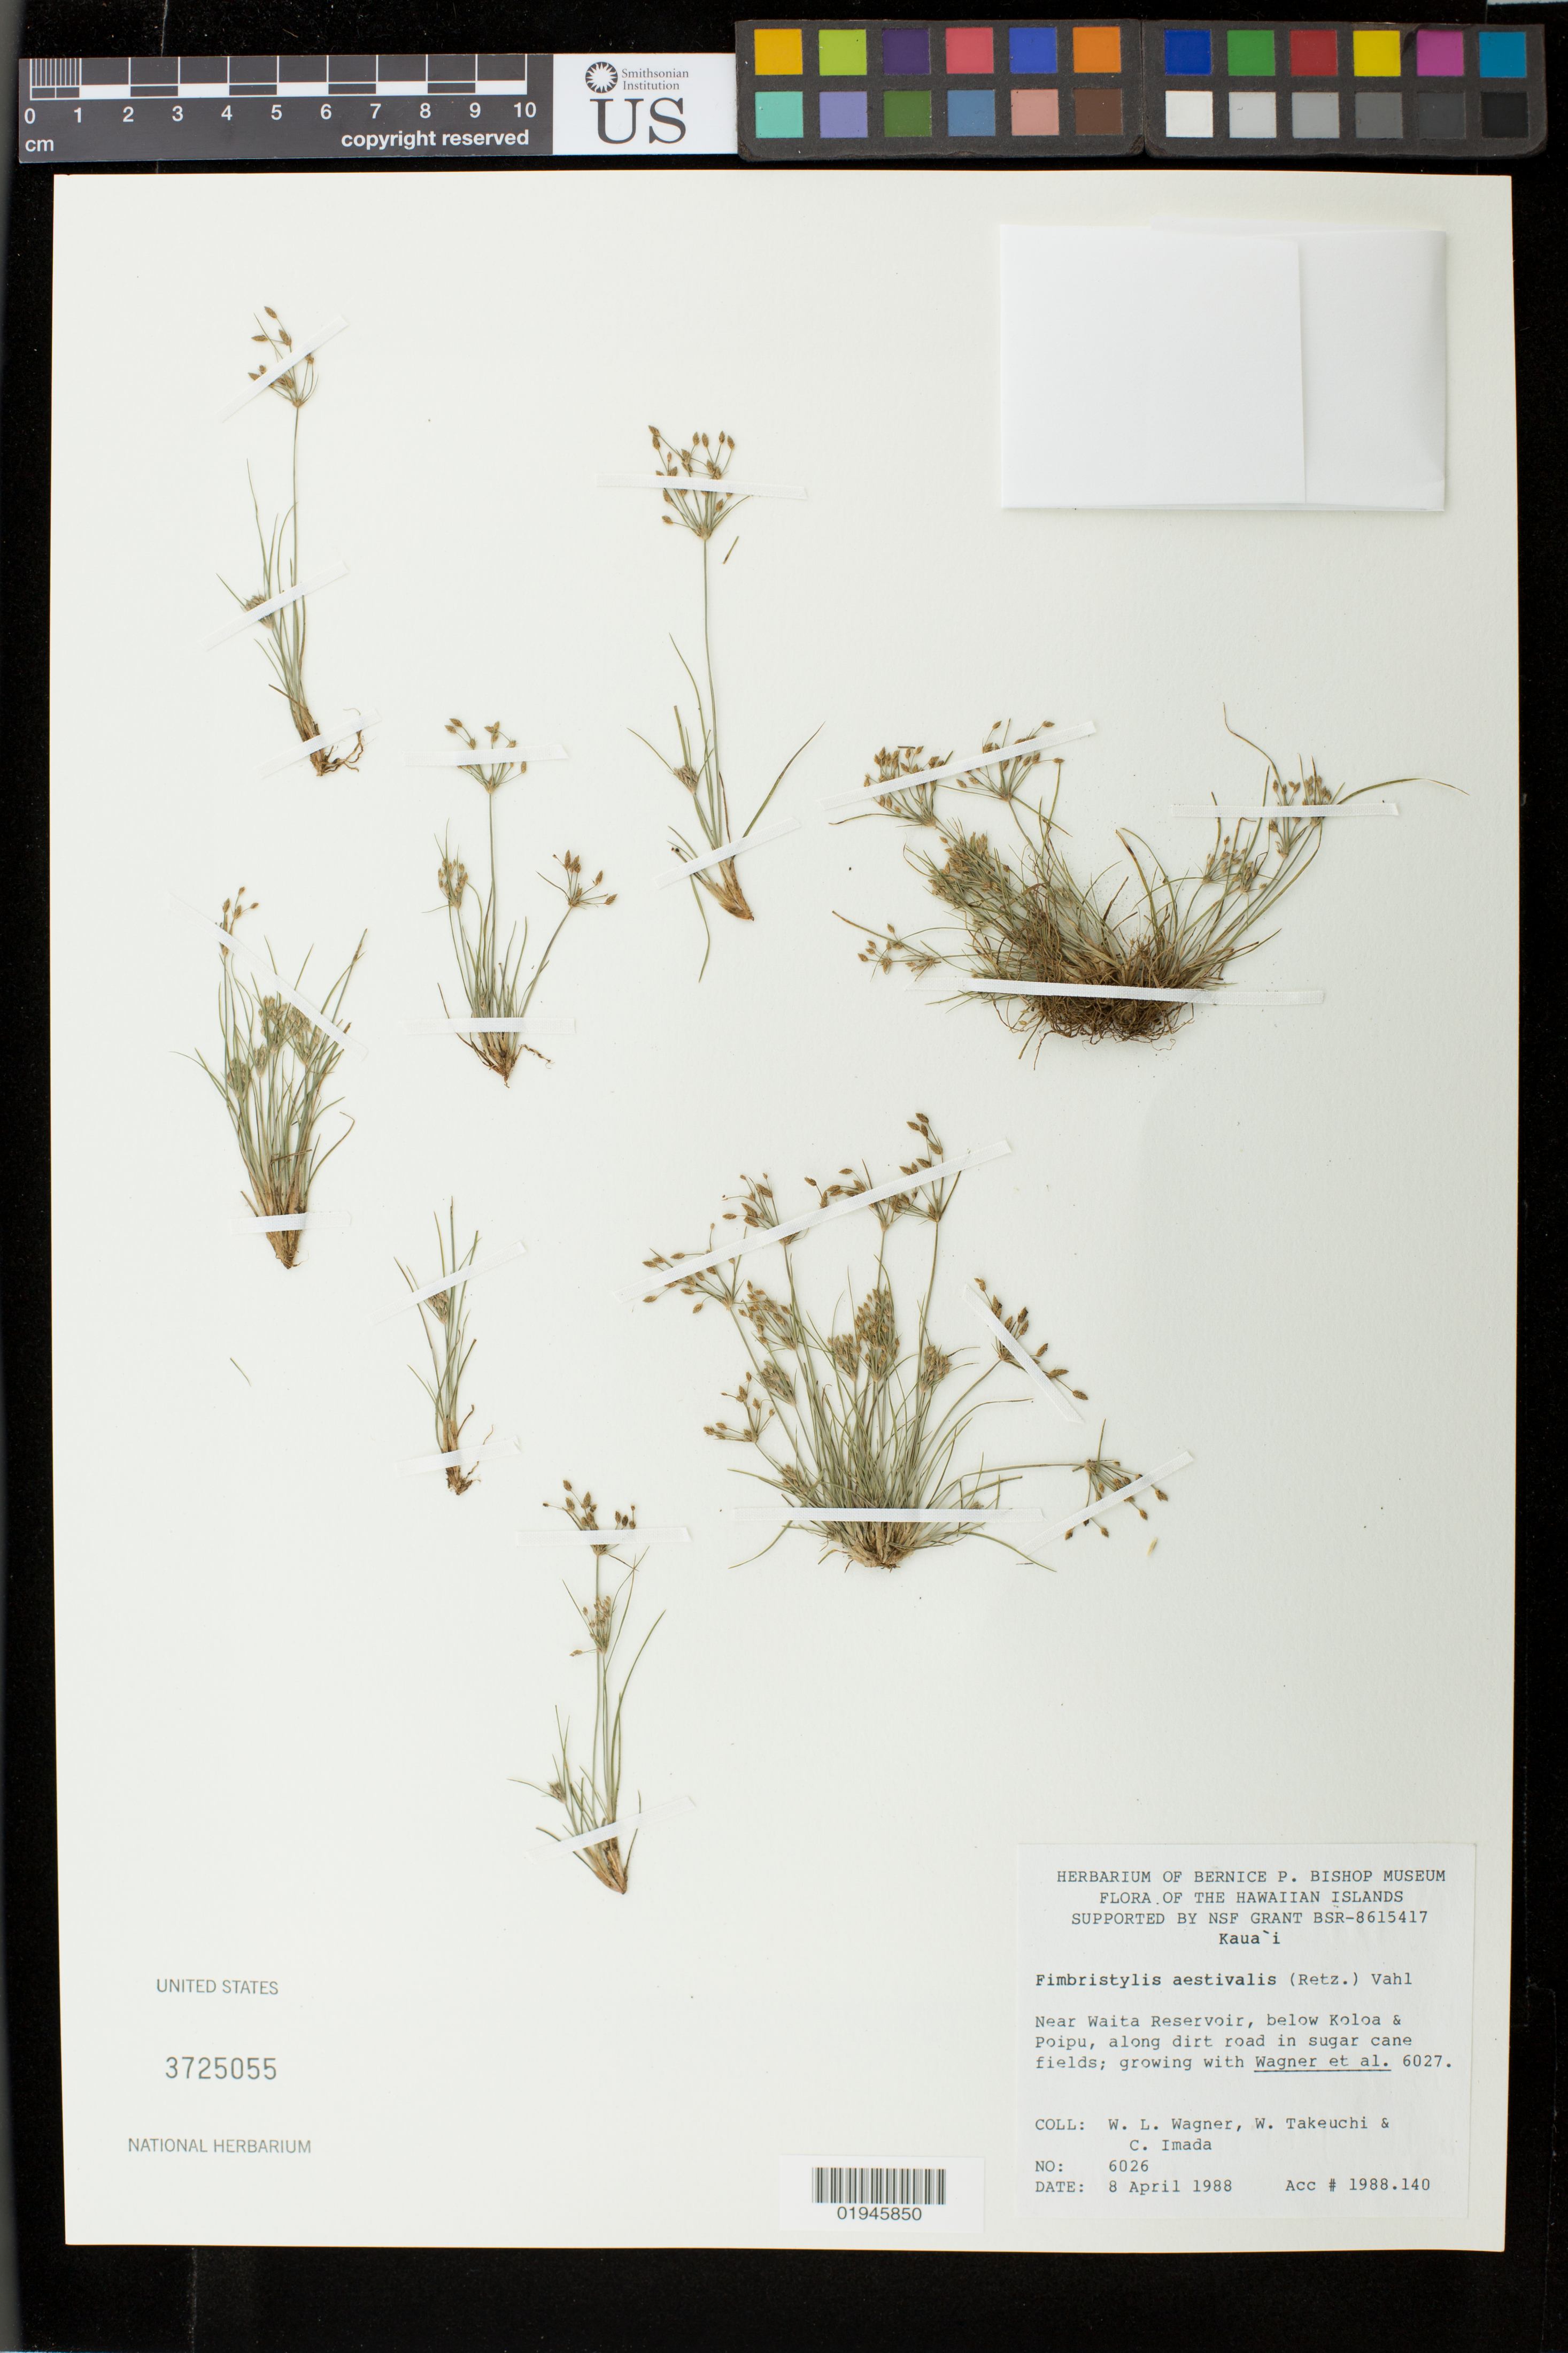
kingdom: Plantae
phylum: Tracheophyta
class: Liliopsida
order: Poales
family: Cyperaceae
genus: Fimbristylis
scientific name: Fimbristylis aestivalis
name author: (Retz.) Vahl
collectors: W. L. Wagner, W. N. Takeuchi & C. Imada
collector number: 6026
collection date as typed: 8 Apr 1988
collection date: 1988-04-08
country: United States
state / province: Hawaii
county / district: Kauai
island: Kaua'i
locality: Near Waita Reservoir, below Koloa & Poipu, along dirt road in sugar cane fields.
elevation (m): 0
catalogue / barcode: US 3725055